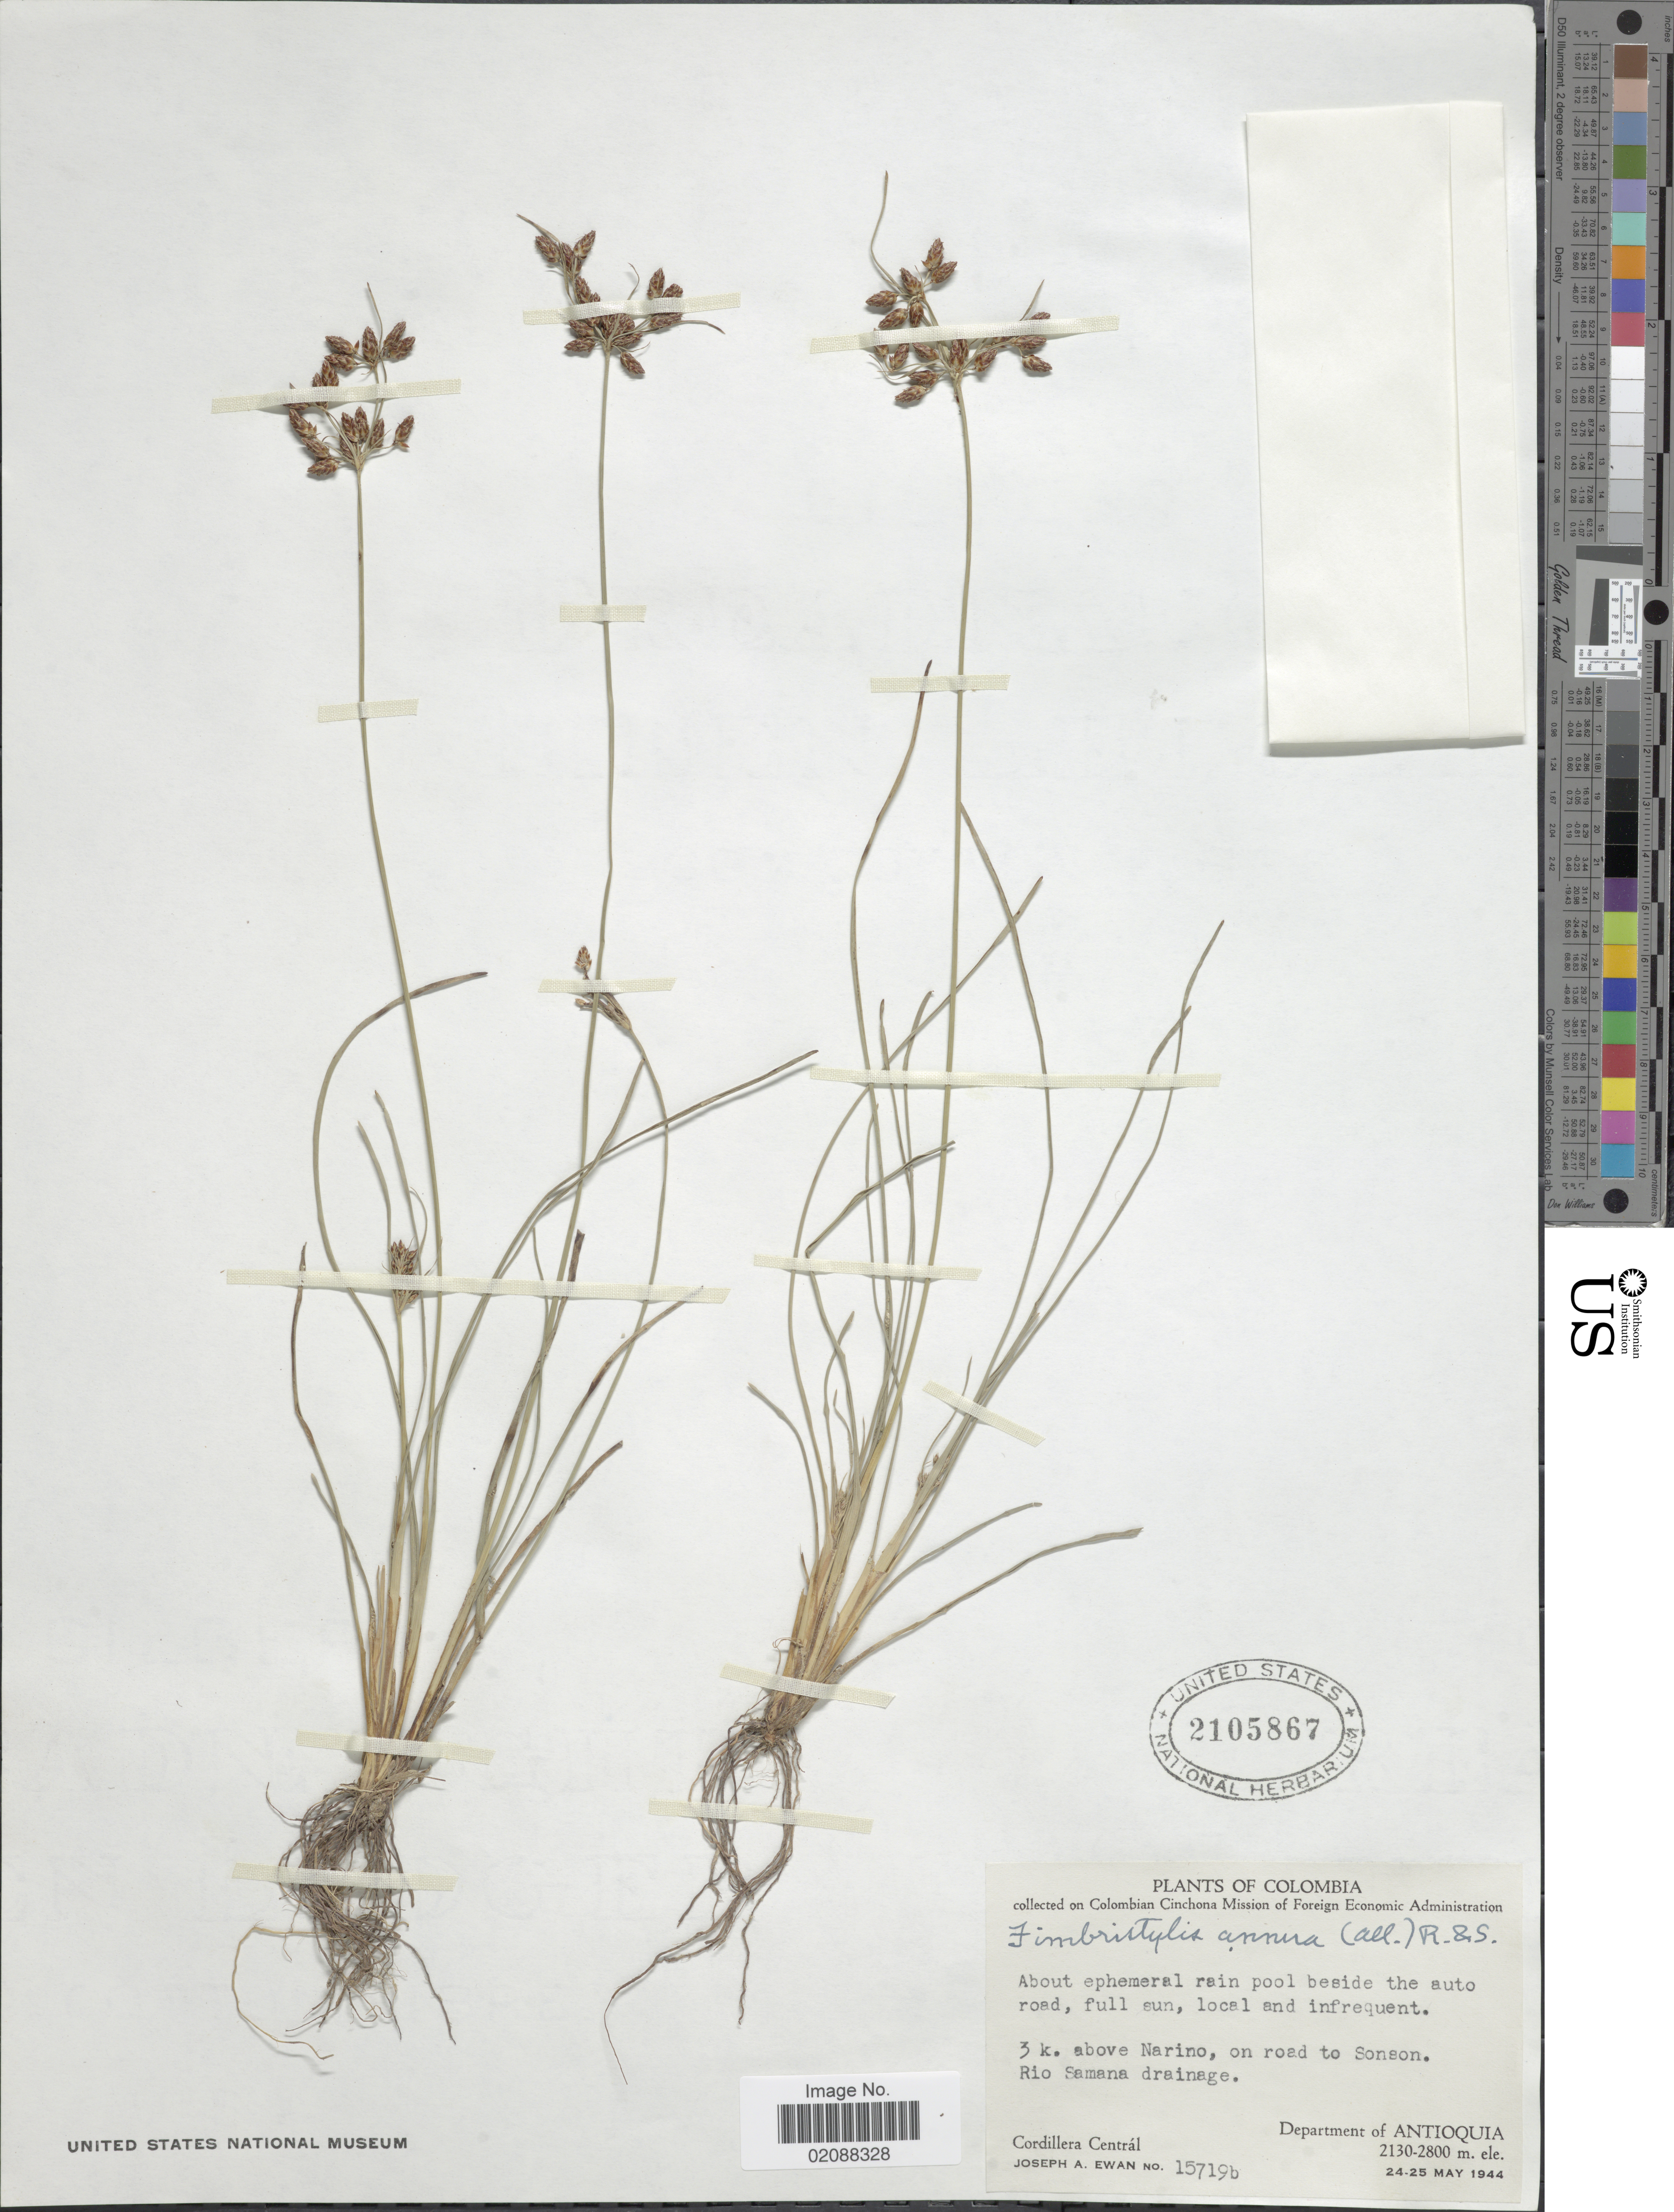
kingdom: Plantae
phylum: Tracheophyta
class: Liliopsida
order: Poales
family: Cyperaceae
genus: Fimbristylis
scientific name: Fimbristylis dichotoma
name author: (L.) Vahl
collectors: J. A. Ewan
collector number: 15719b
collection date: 1944-05-24/1944-05-25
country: Colombia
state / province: Antioquia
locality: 3 k above Narino, on road to Sonson, Rio Samana drainage, Cordillera Central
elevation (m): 2130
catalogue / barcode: US 2105867